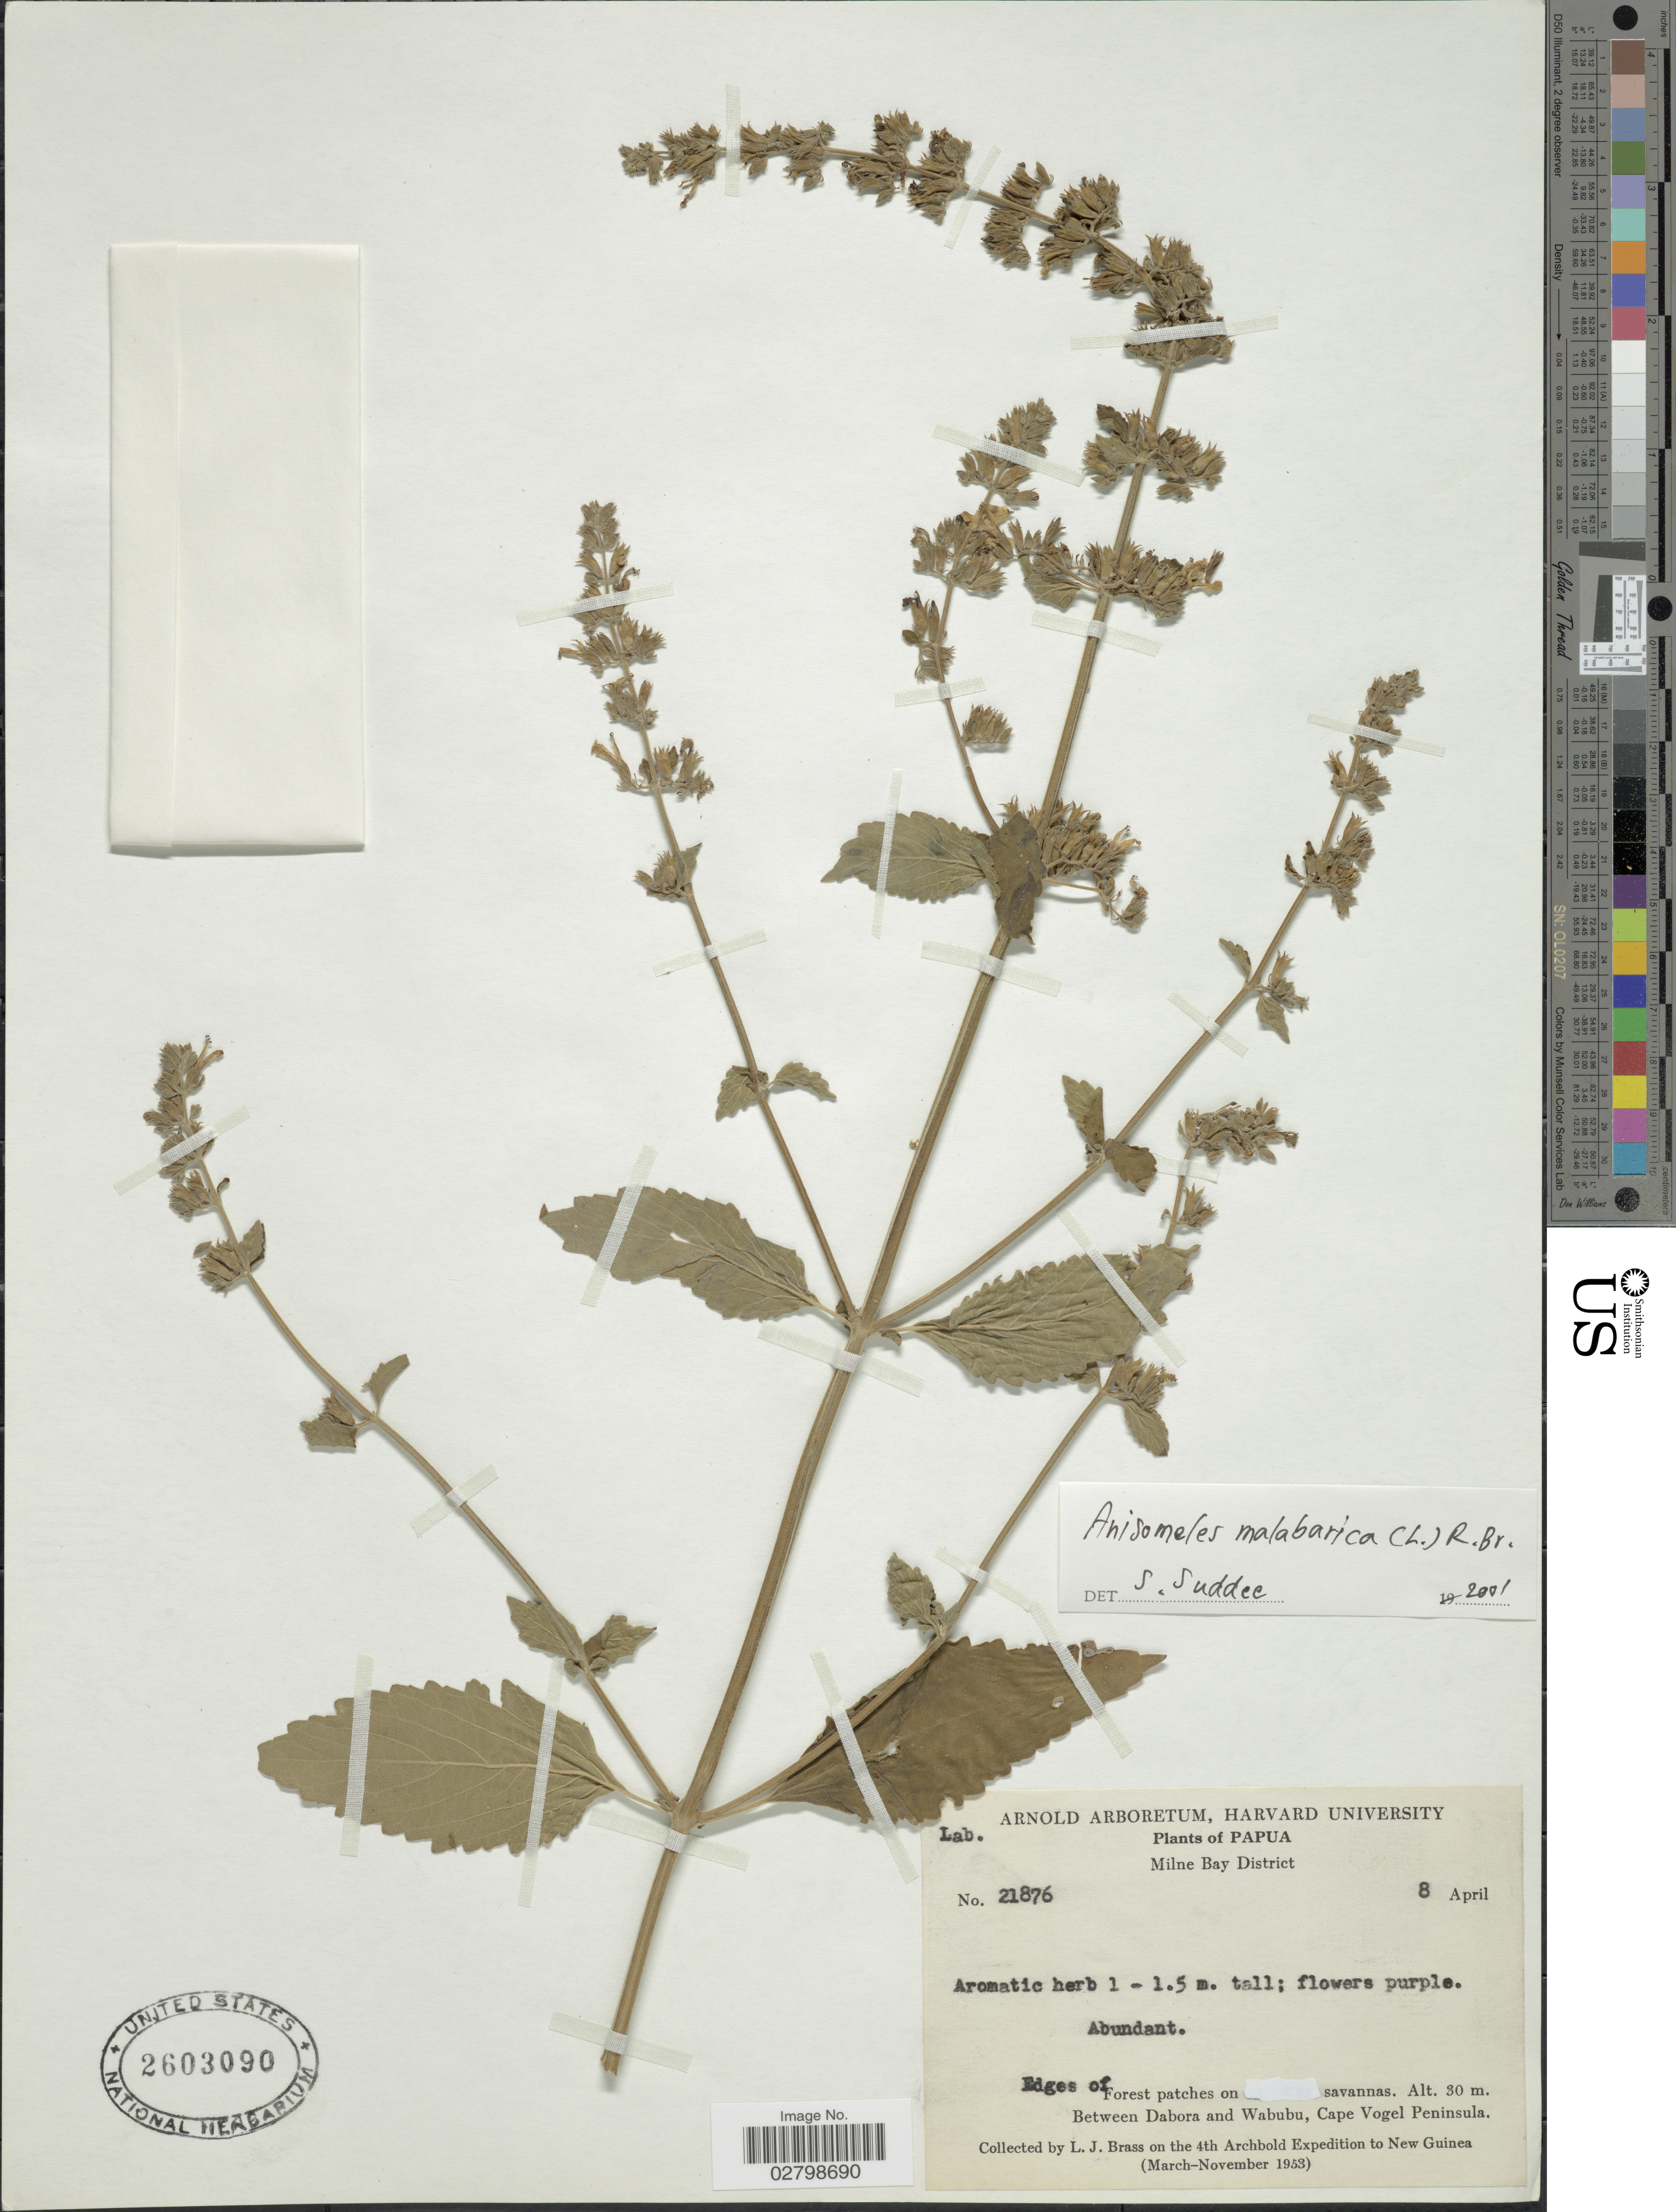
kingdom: Plantae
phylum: Tracheophyta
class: Magnoliopsida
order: Lamiales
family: Lamiaceae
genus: Anisomeles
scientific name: Anisomeles malabarica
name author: (L.) R. Br. ex Sims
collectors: L. J. Brass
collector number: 21876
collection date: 1953-04-08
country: Papua New Guinea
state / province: Milne Bay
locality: Papua, Milne Bay District, between Dabora and Wabubu, Cape Vogel Peninsula, New Guinea.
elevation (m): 30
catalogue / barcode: US 2603090